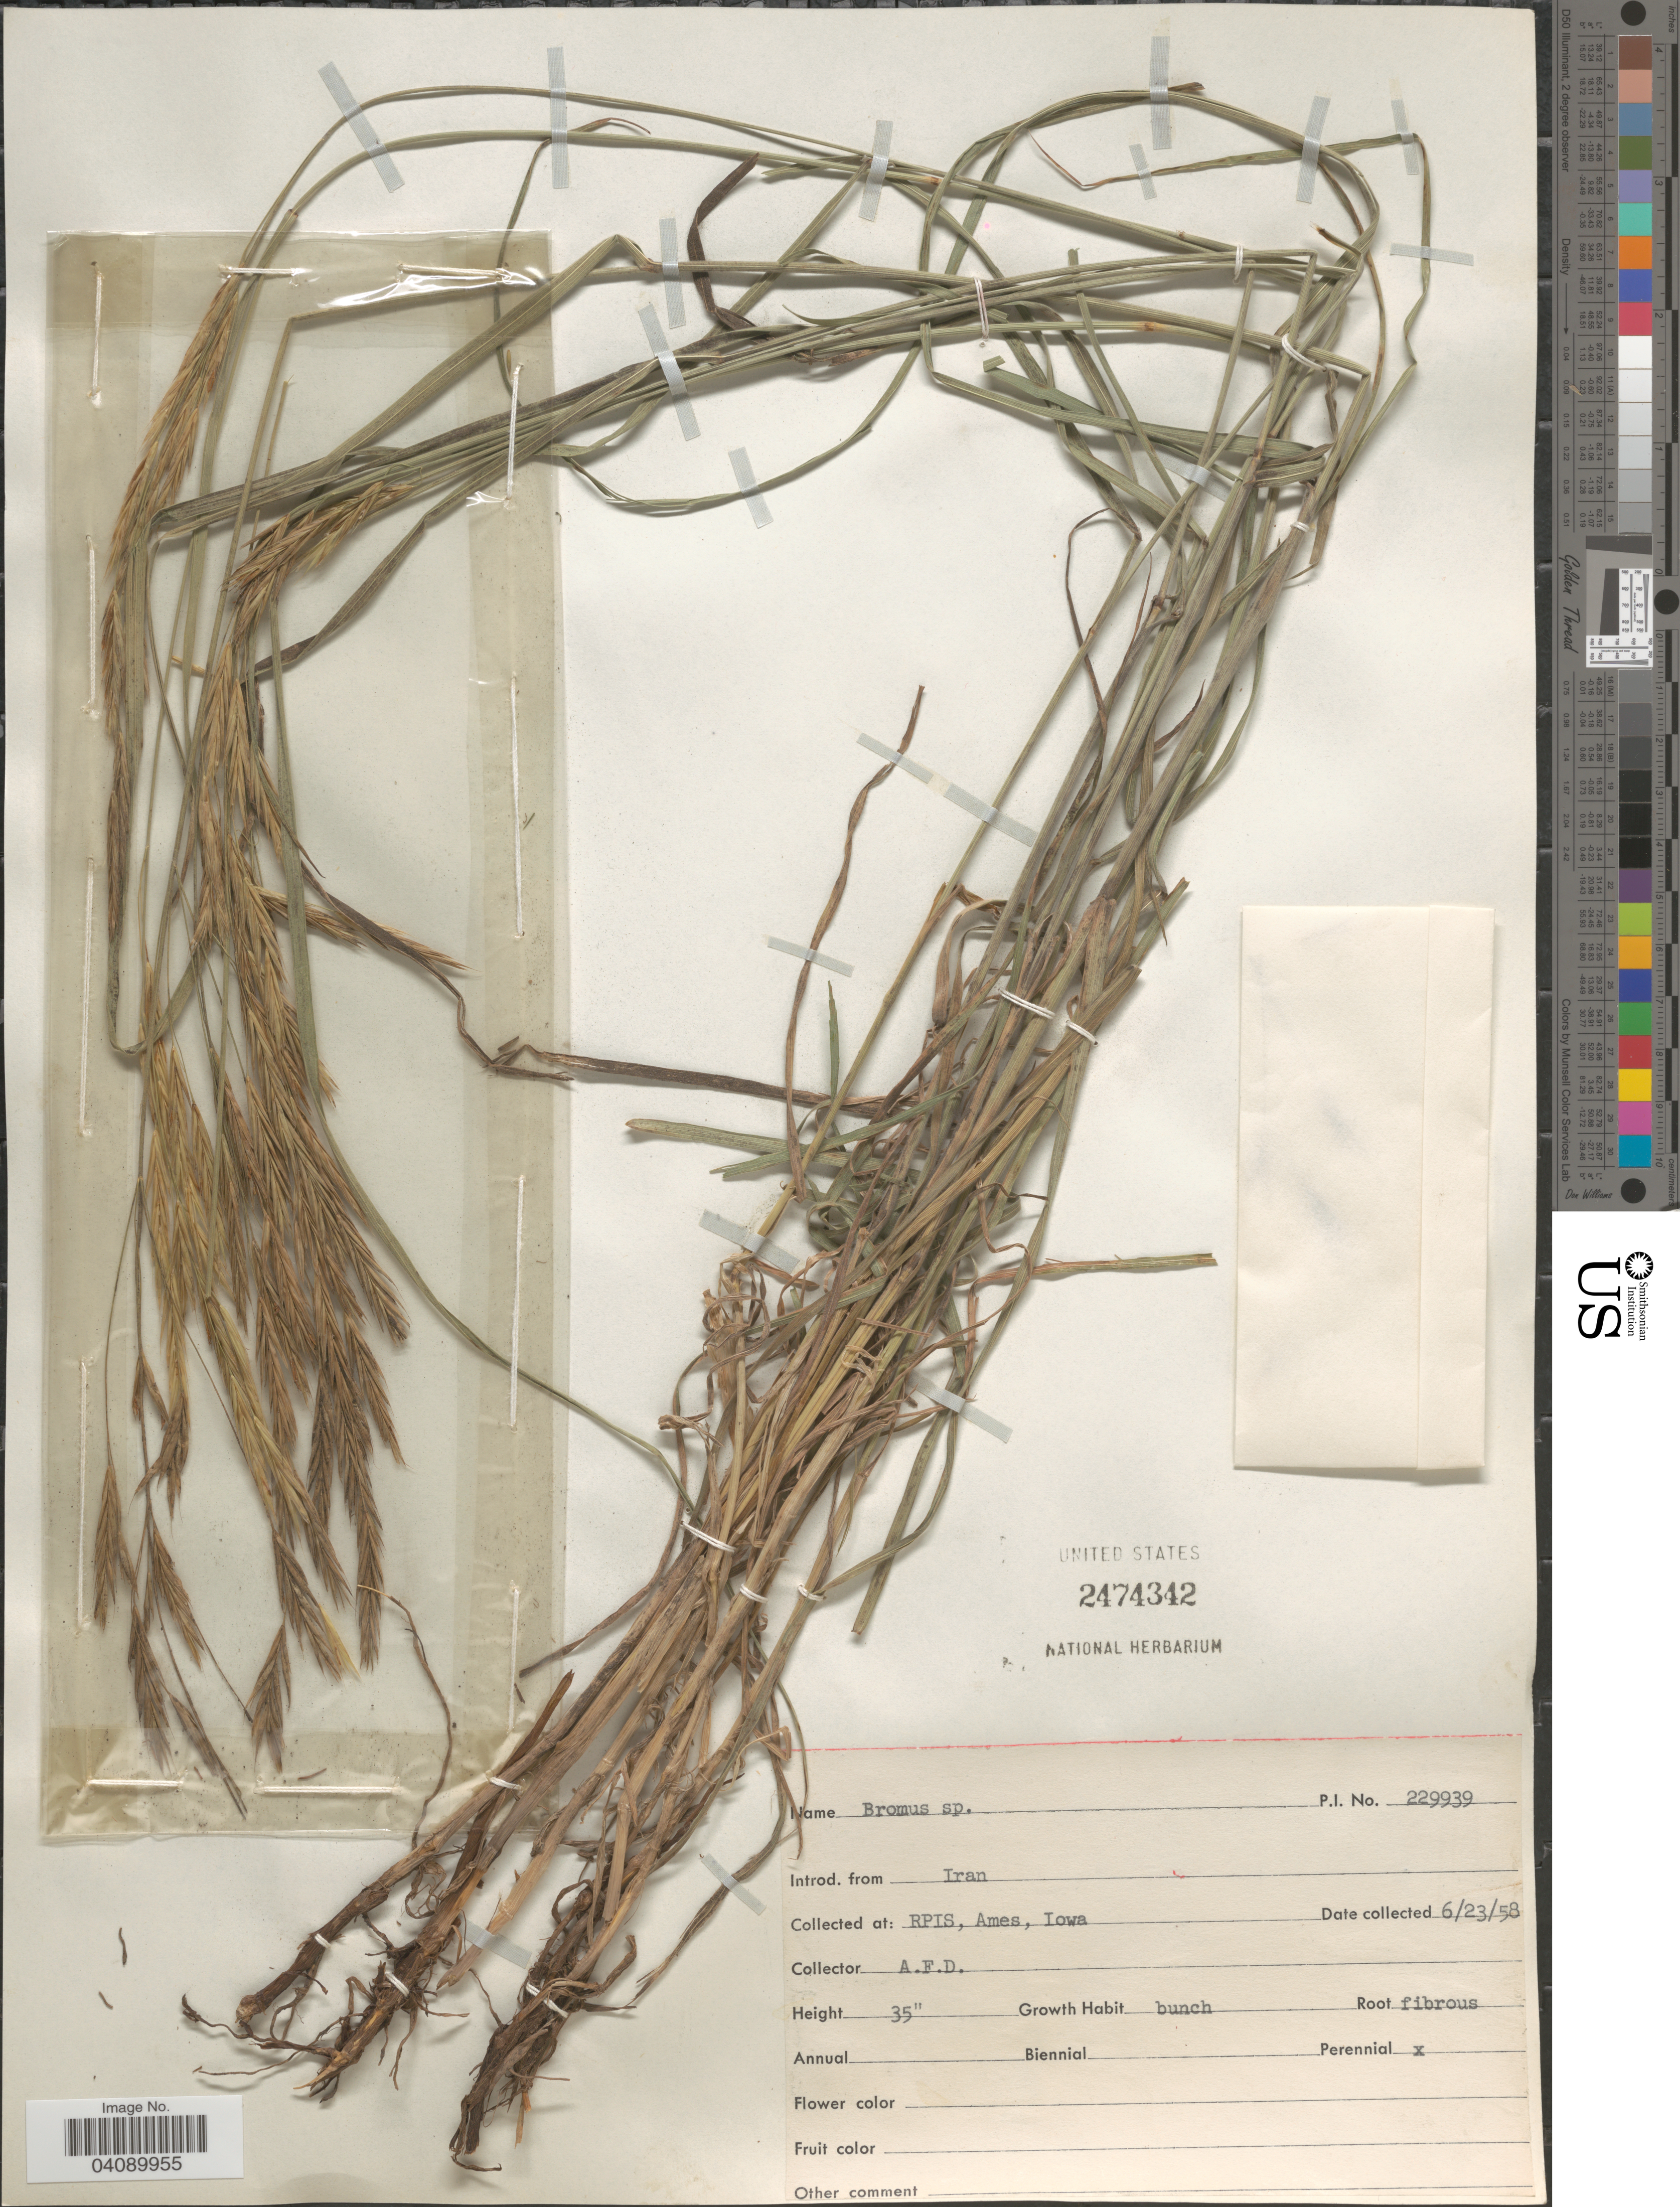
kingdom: Plantae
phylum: Tracheophyta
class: Liliopsida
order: Poales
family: Poaceae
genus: Bromus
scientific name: Bromus sp.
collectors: A. D.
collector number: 229939?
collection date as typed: Transcribed d/m/y: 23/6/58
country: United States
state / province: Iowa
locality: RPIS, Ames.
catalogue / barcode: US 2474342